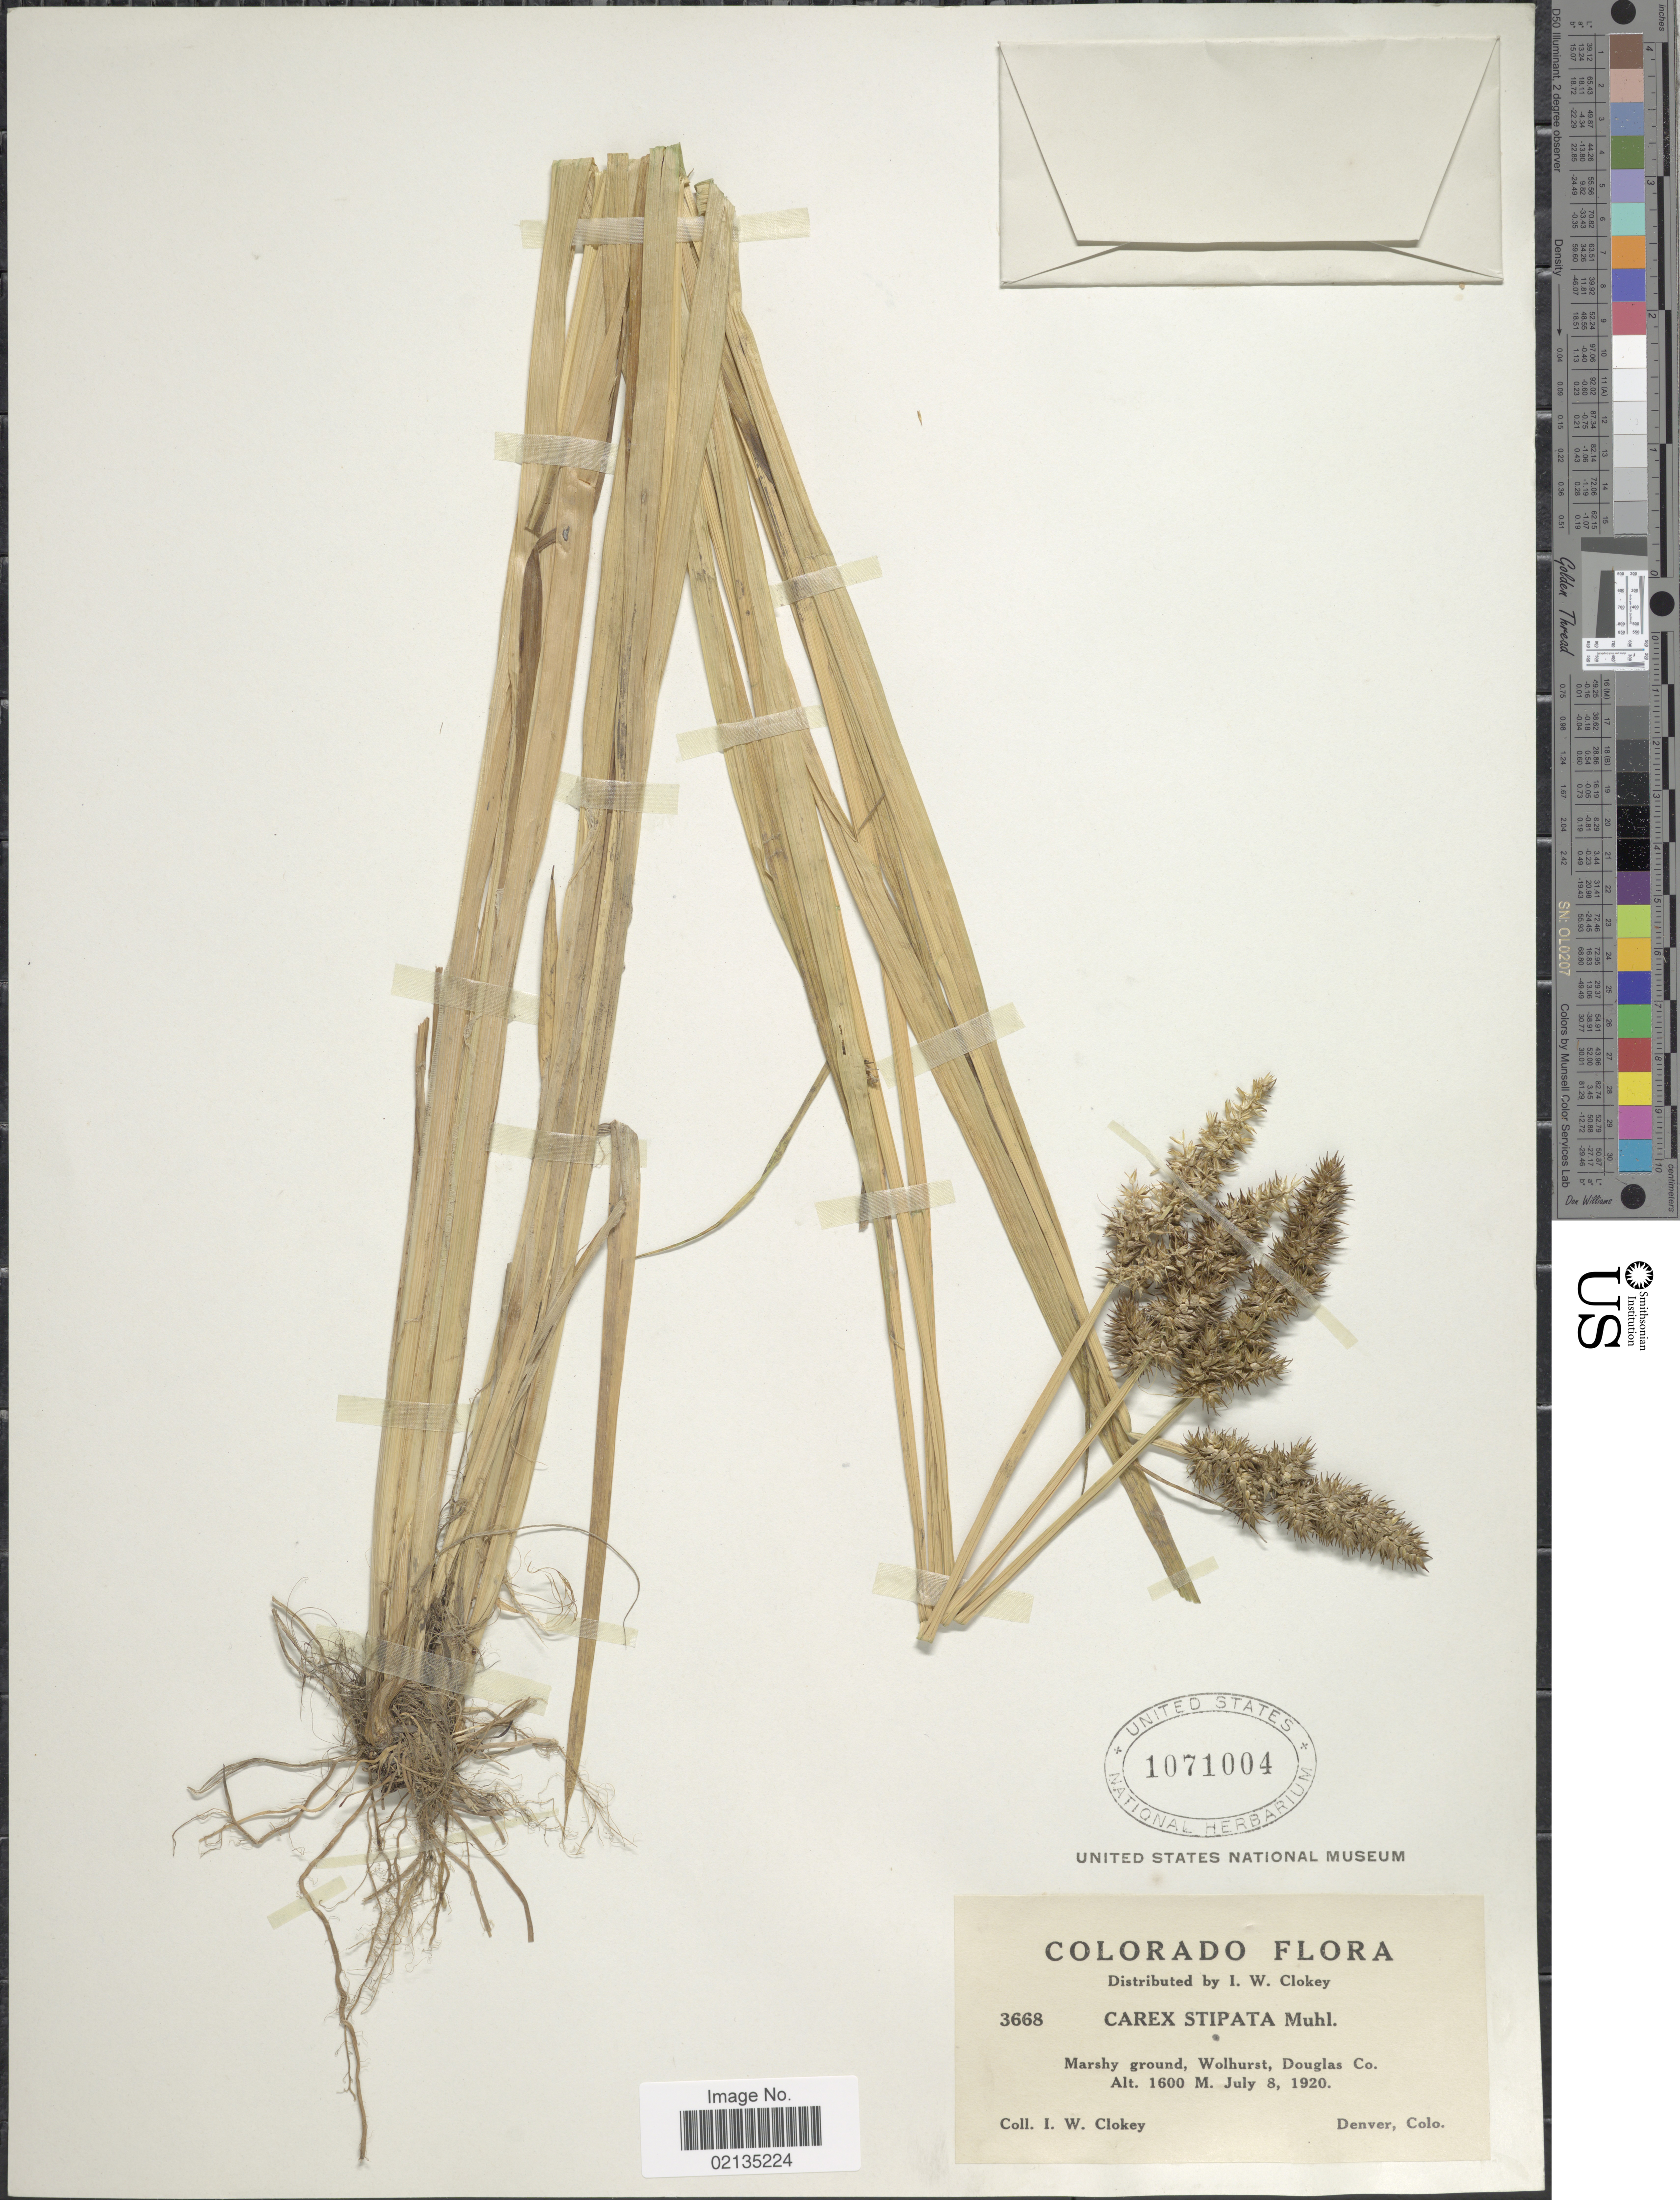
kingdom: Plantae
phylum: Tracheophyta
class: Liliopsida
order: Poales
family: Cyperaceae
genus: Carex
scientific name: Carex stipata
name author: Muhl. ex Willd.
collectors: I. W. Clokey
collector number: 3668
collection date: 1920-07-08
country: United States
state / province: Colorado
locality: Colorado, marshy ground, Wolhurst, Douglas Co.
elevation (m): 1600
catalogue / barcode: US 1071004